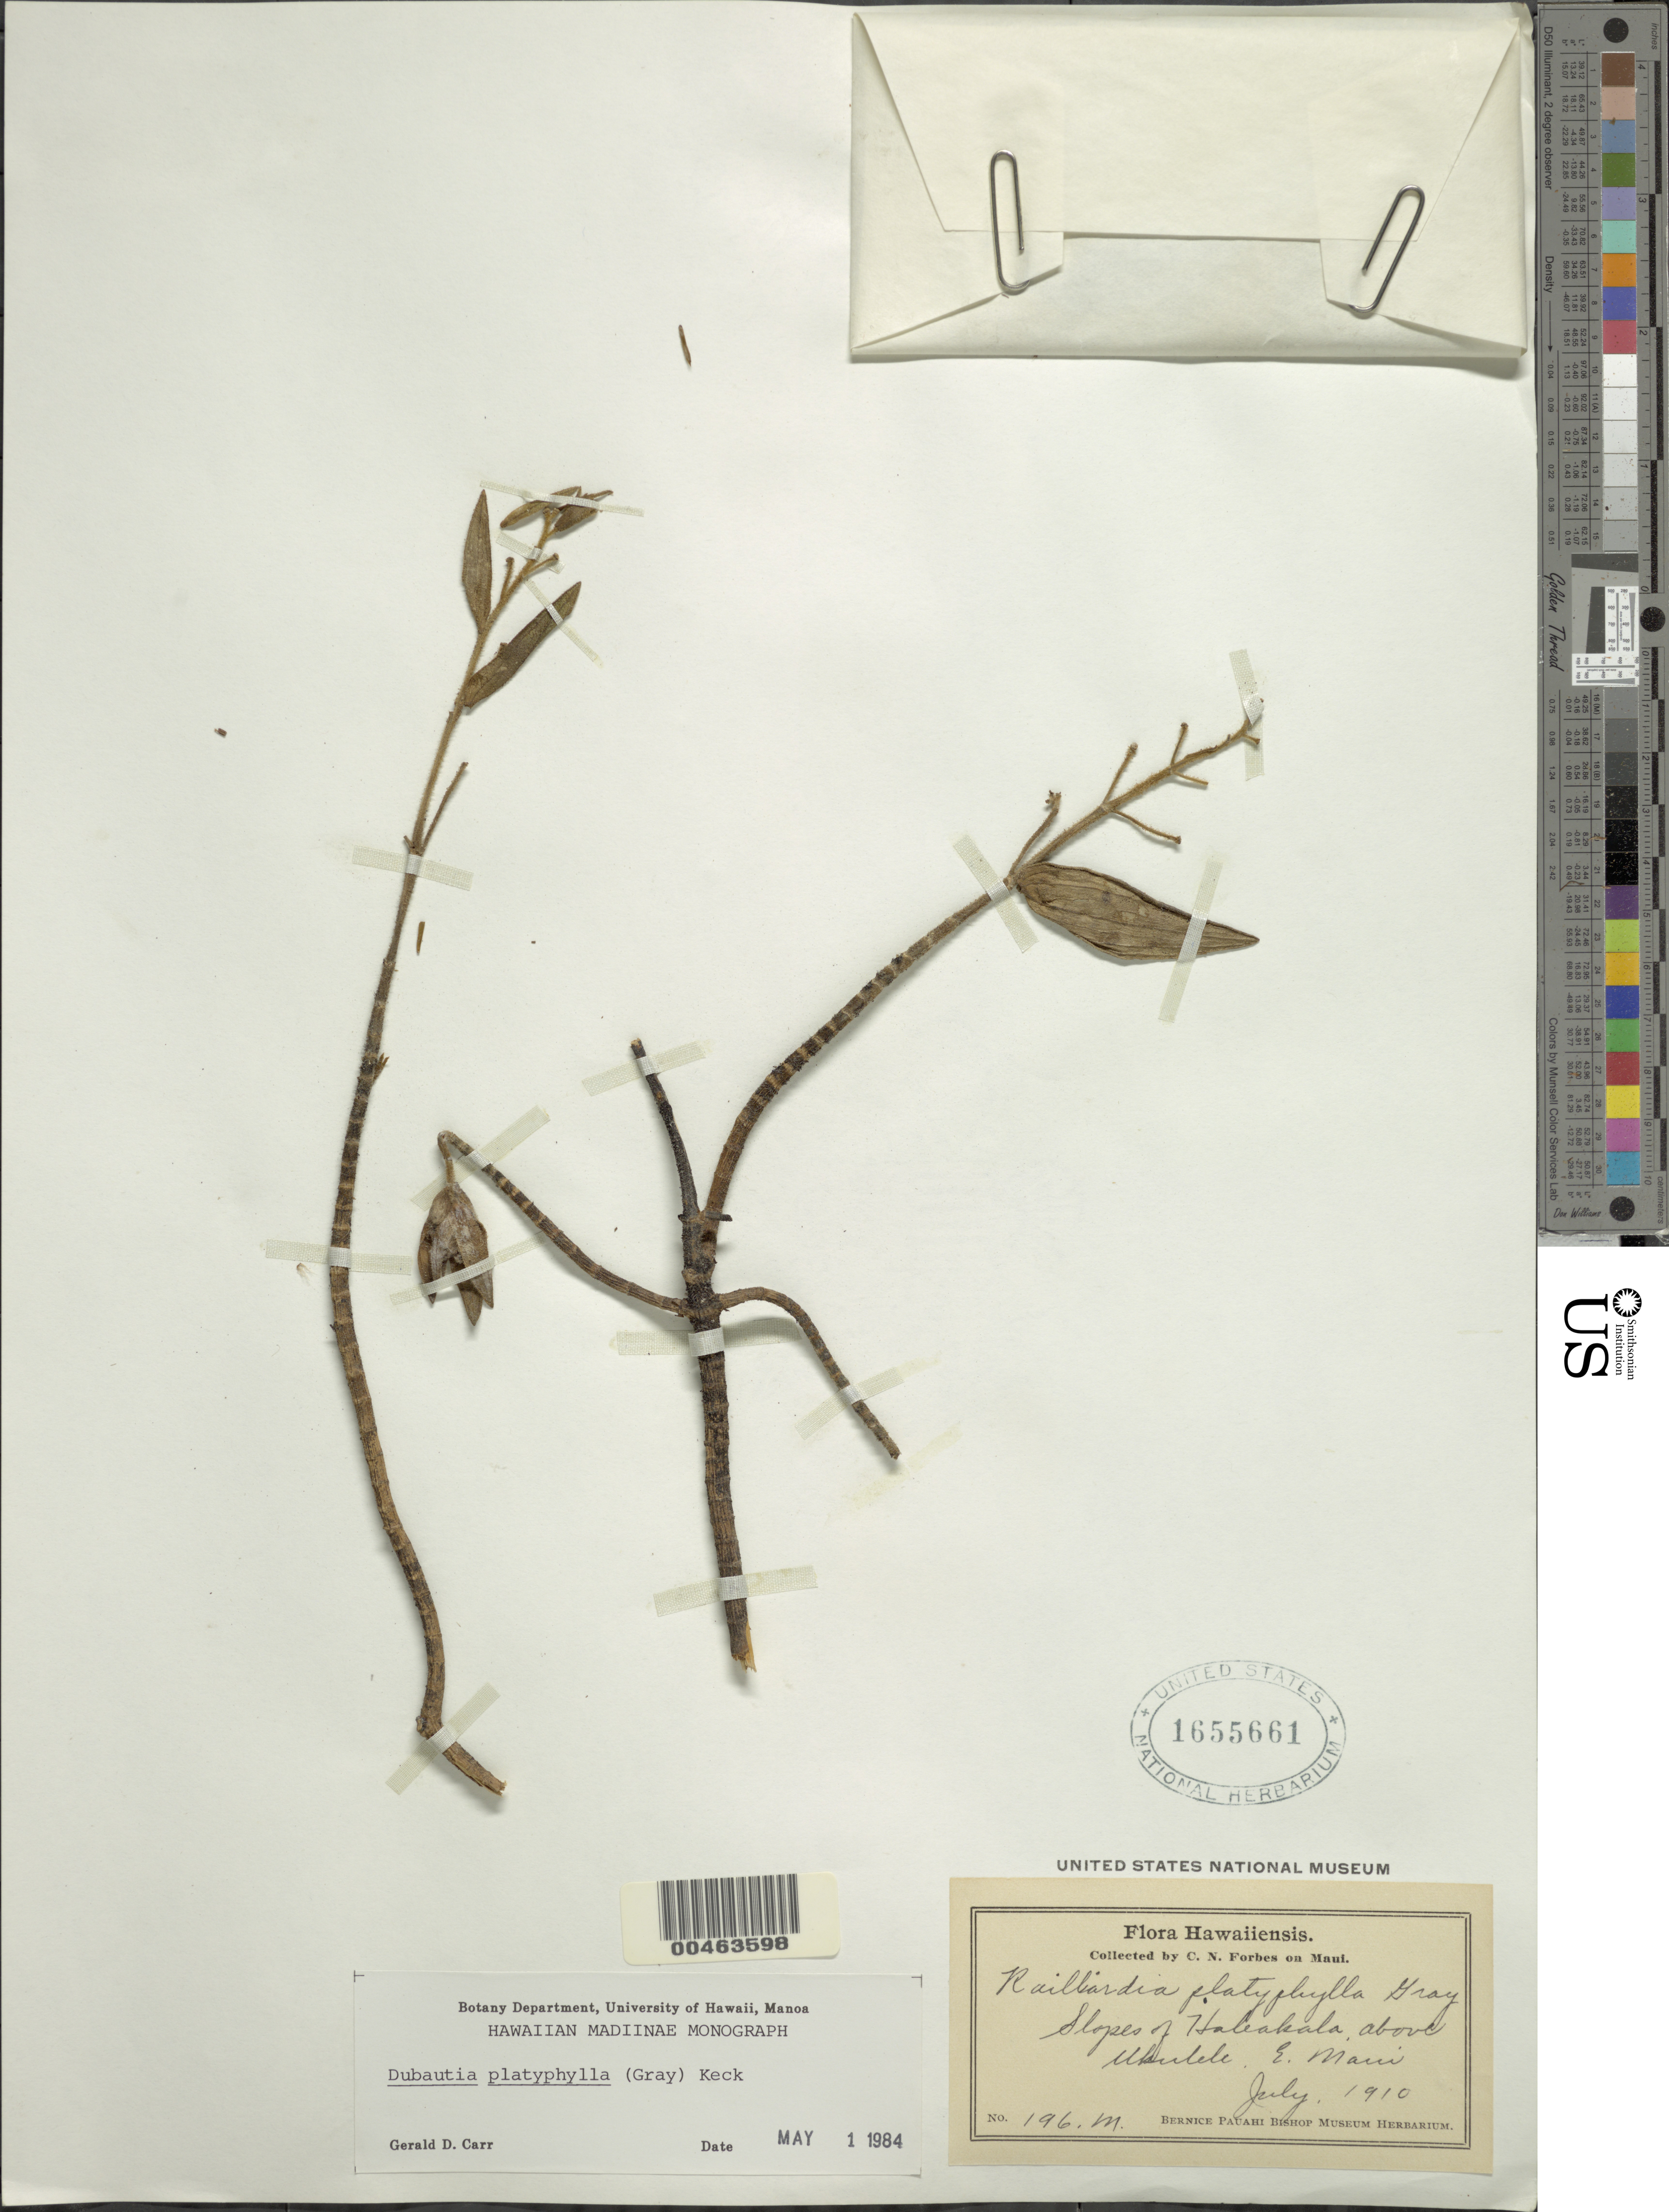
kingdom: Plantae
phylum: Tracheophyta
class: Magnoliopsida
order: Asterales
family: Asteraceae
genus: Dubautia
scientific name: Dubautia platyphylla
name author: (A. Gray) D.D. Keck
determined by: Carr, G. D.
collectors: C. N. Forbes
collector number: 196.M.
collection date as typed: Jul 1910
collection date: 1910-07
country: United States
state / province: Hawaii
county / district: Maui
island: Maui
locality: Slopes of Haleakala above Ukulele. E. Maui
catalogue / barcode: US 1655661